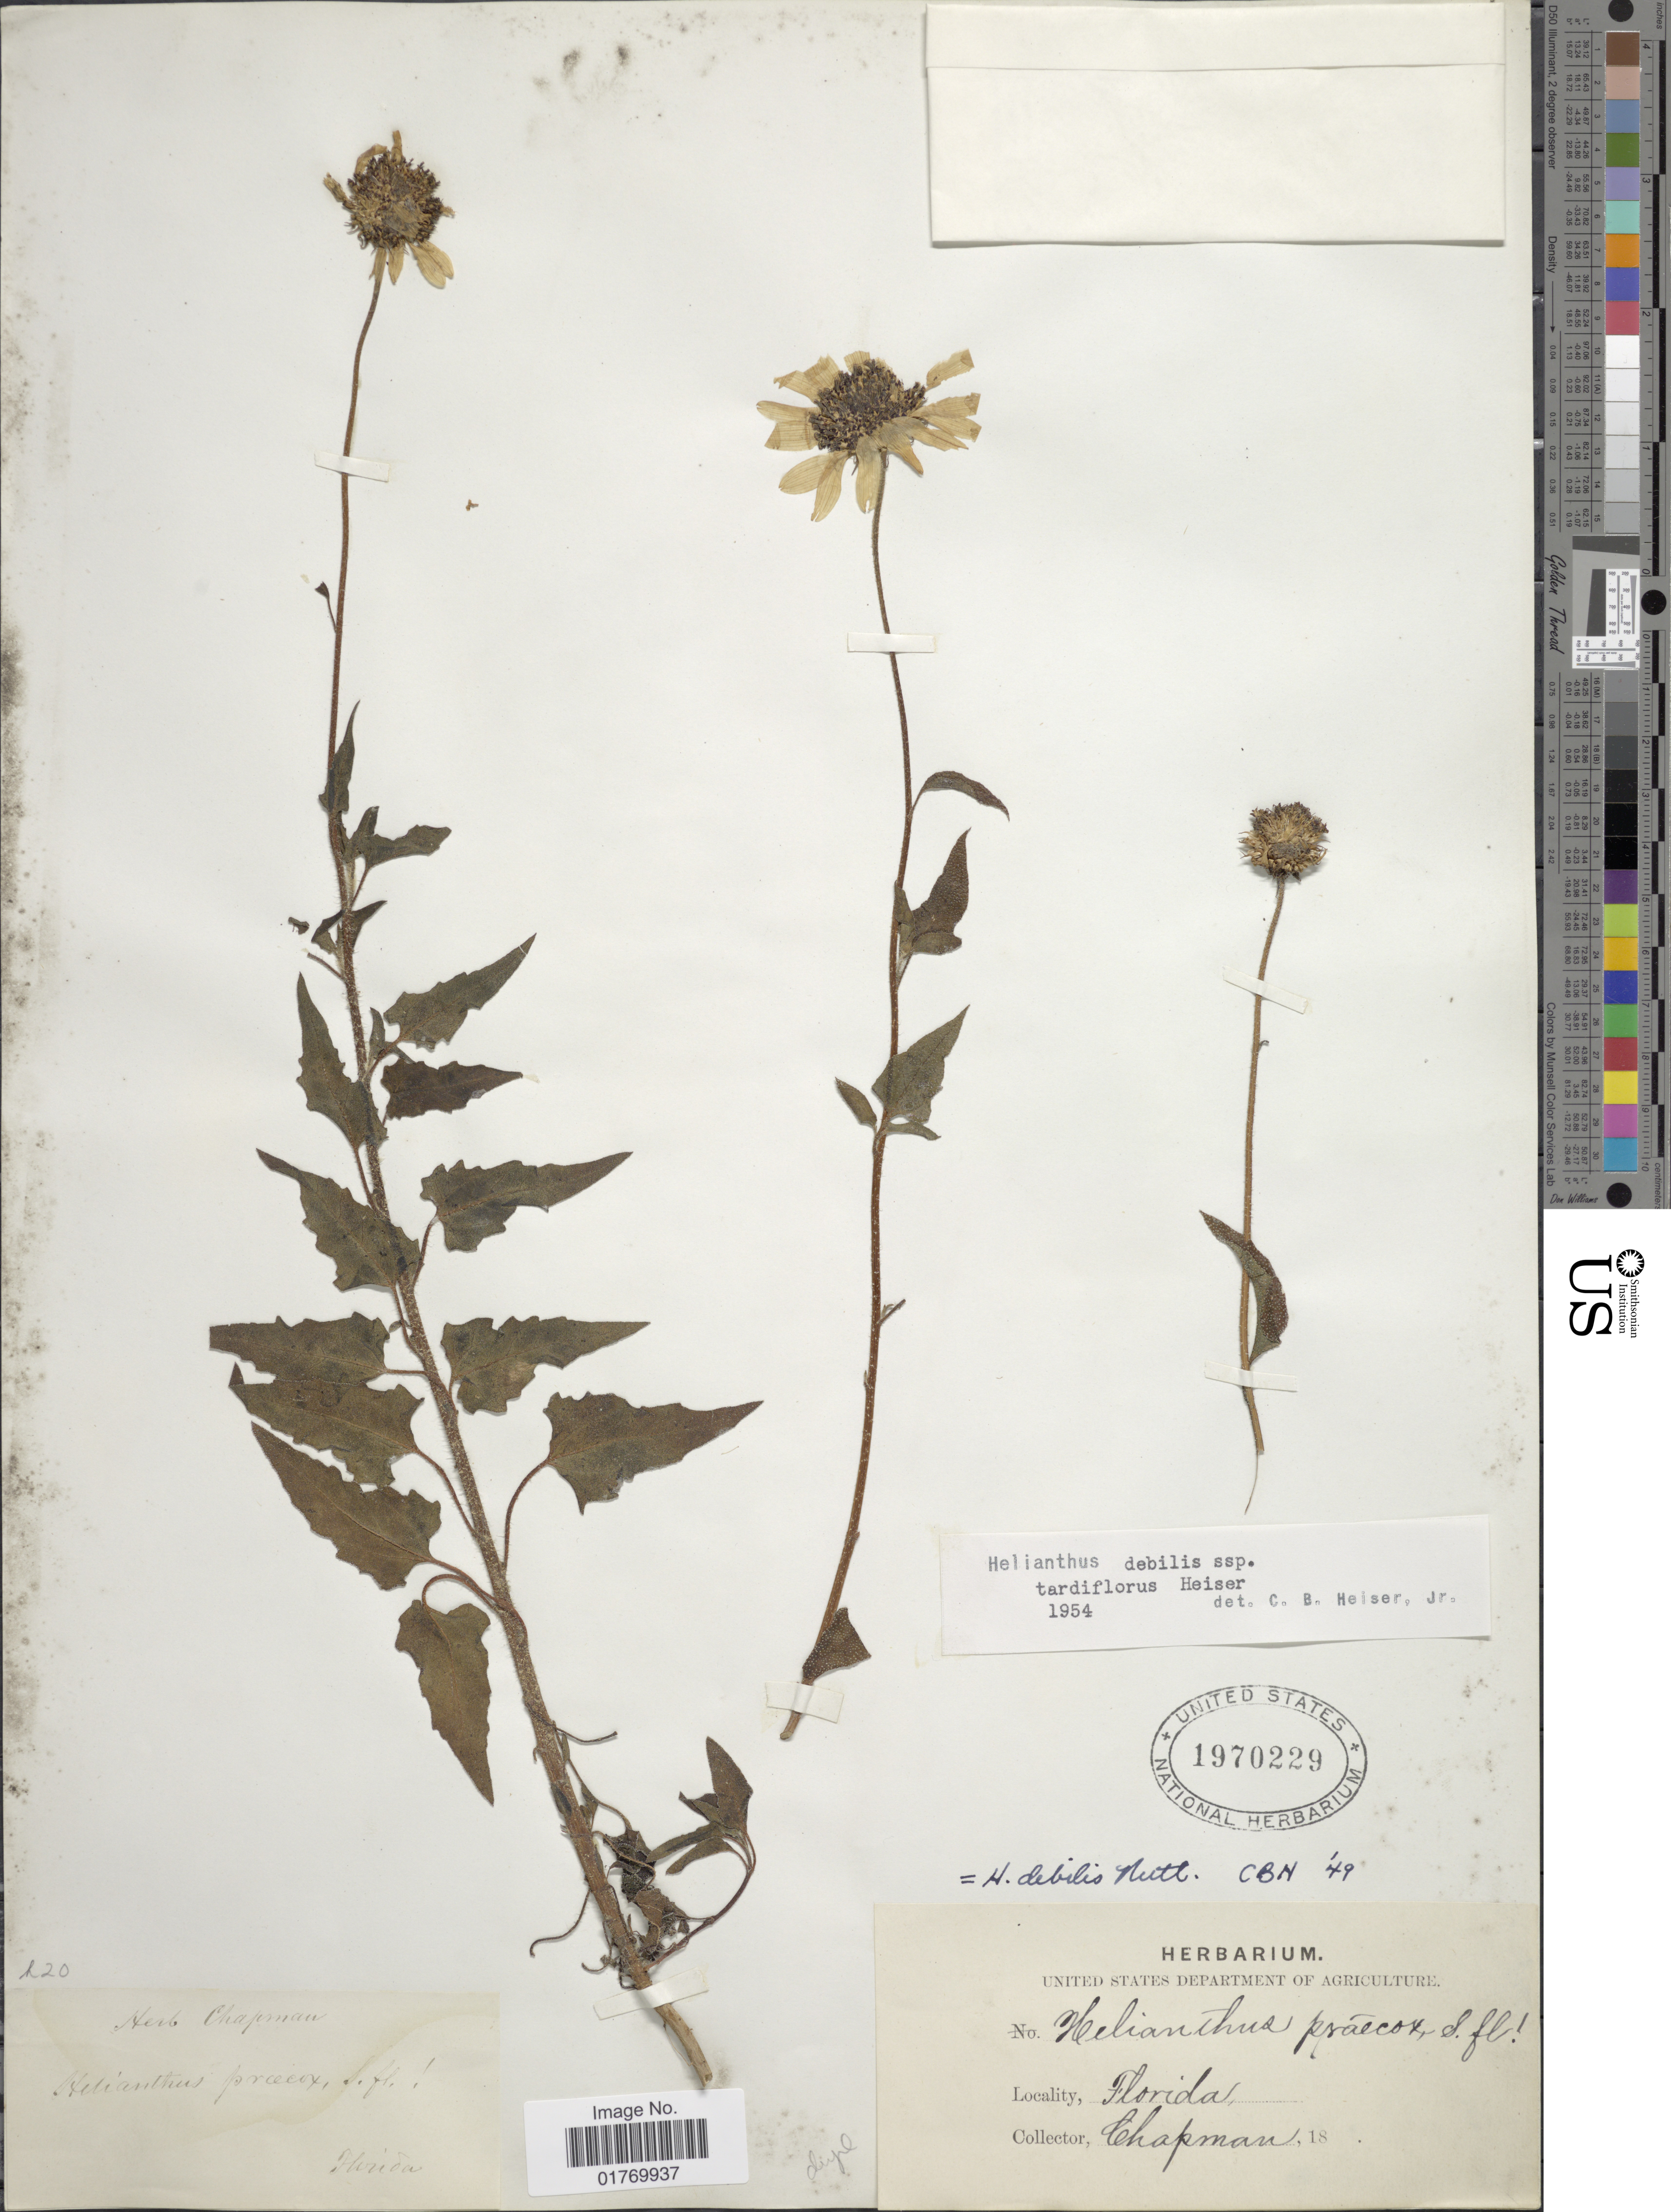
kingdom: Plantae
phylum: Tracheophyta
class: Magnoliopsida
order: Asterales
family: Asteraceae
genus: Helianthus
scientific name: Helianthus debilis subsp. tardiflorus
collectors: A. Chapman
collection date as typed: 18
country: United States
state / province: Florida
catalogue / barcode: US 1970229